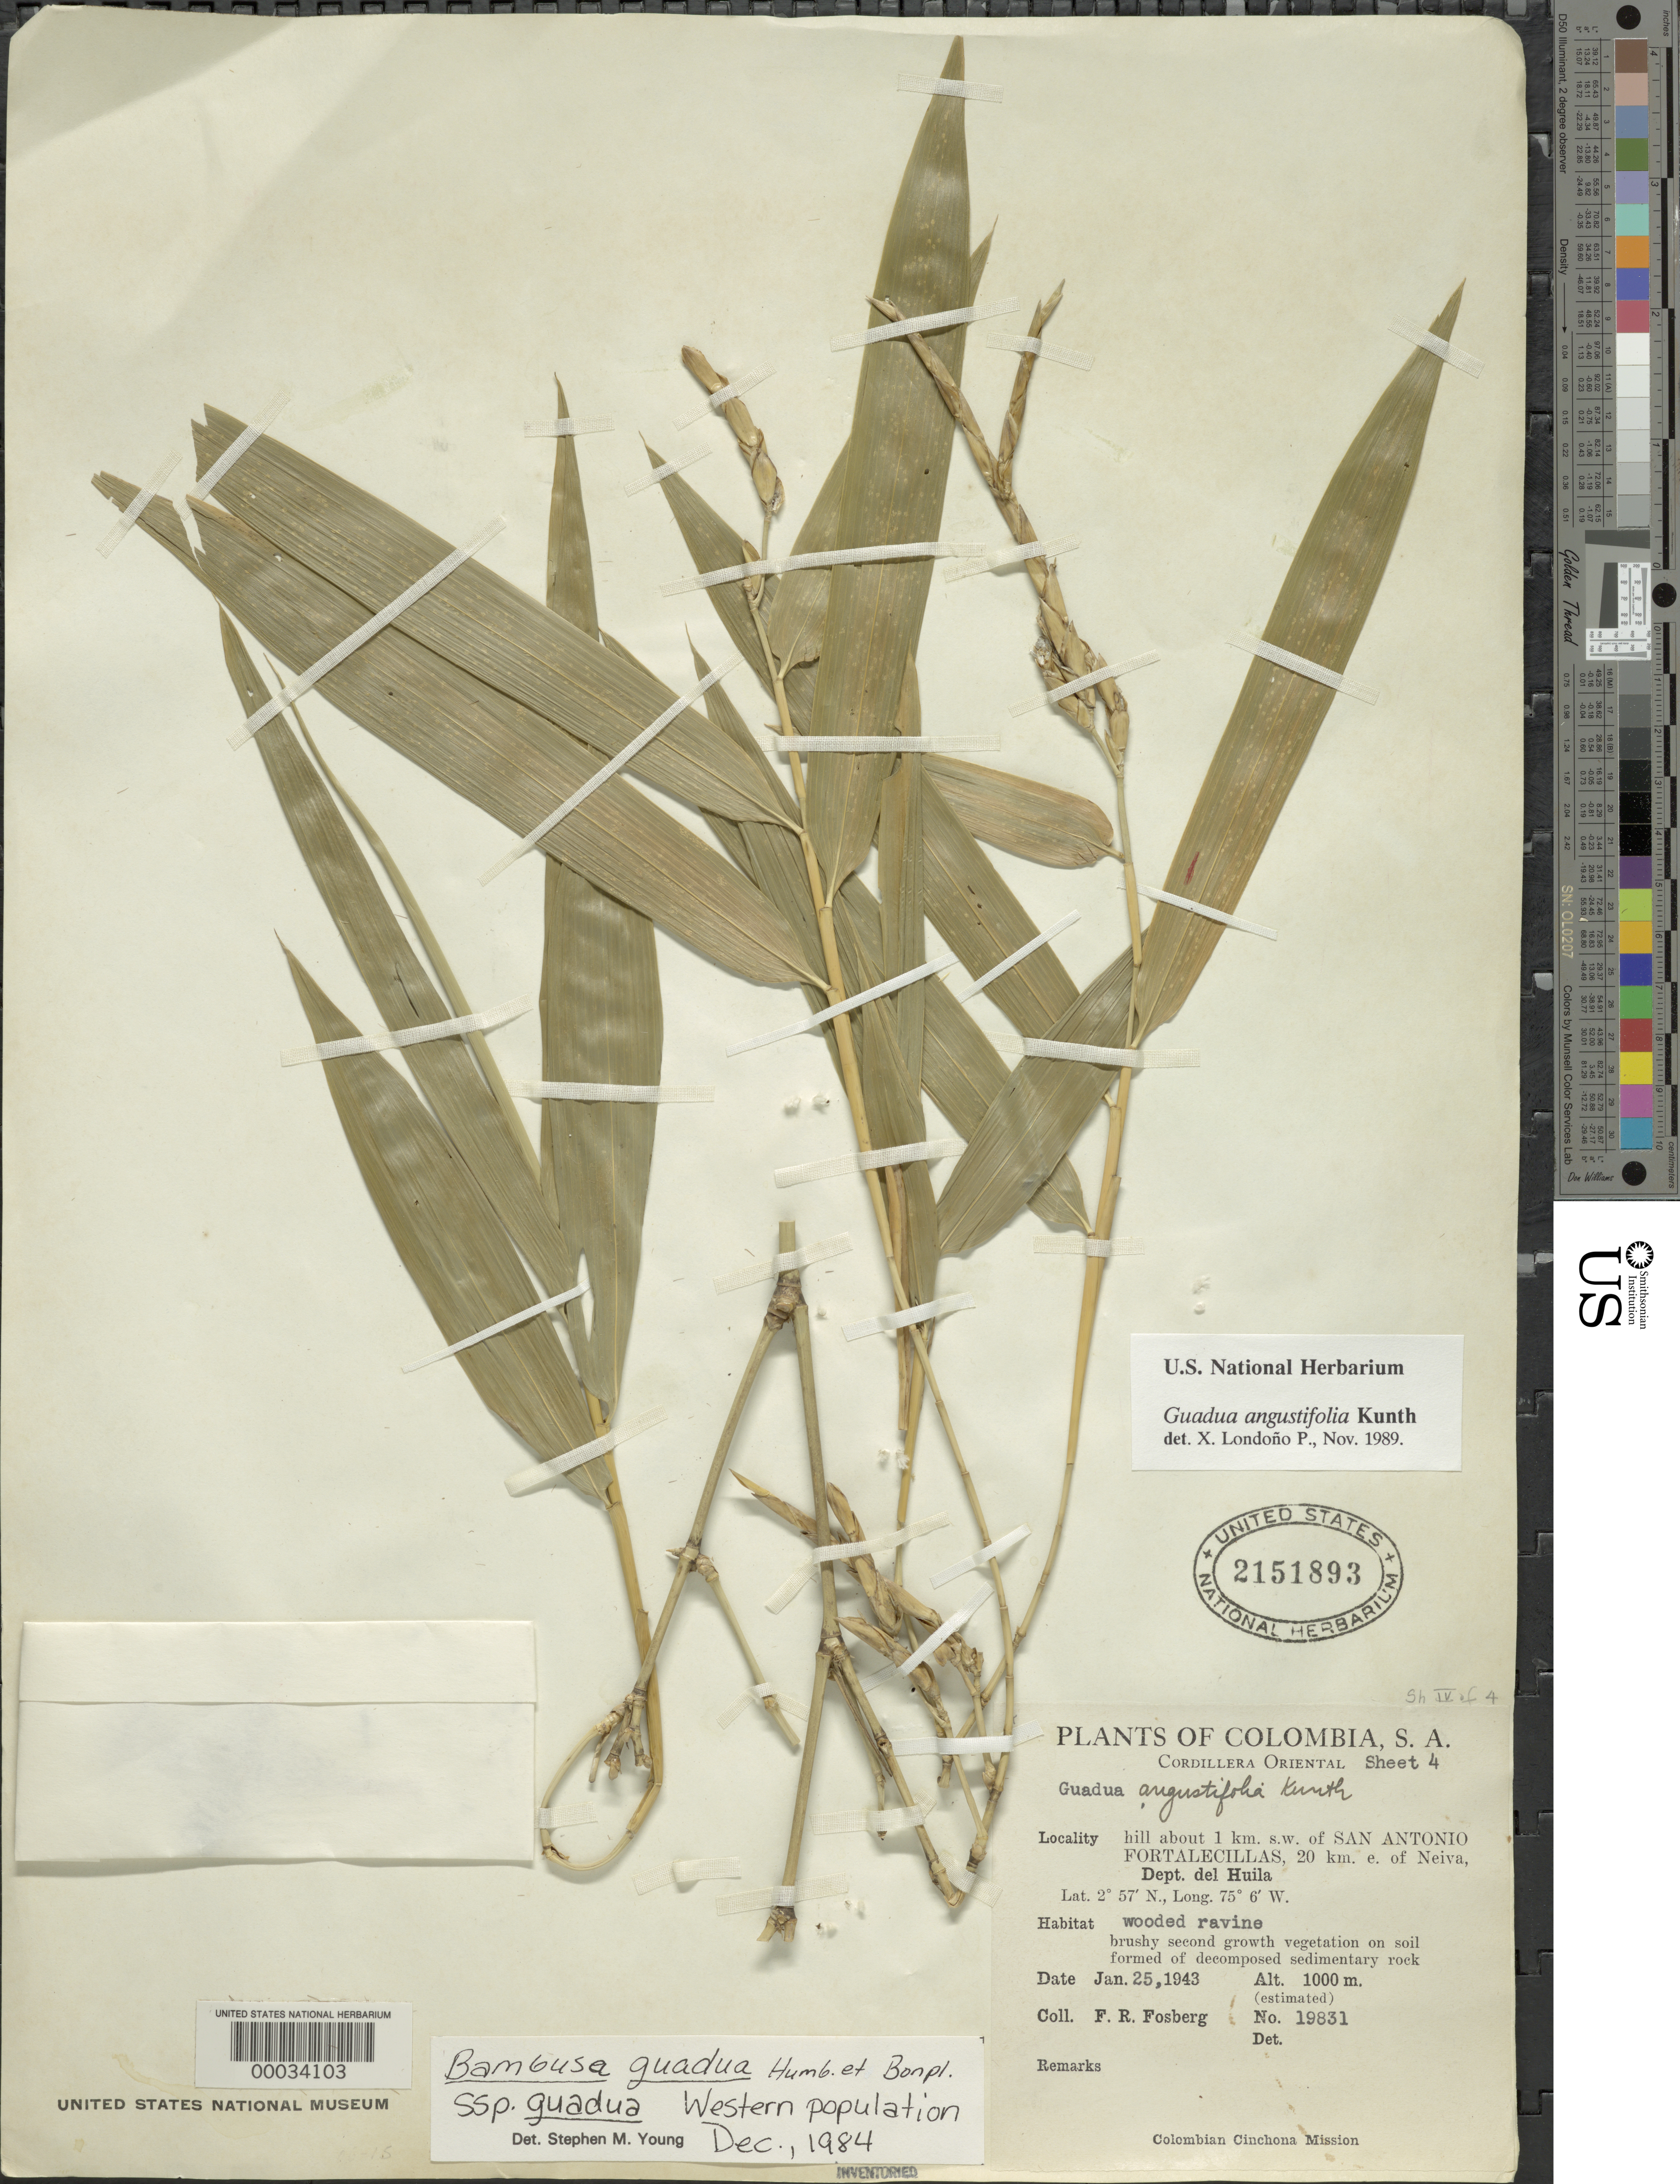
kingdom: Plantae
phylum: Tracheophyta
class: Liliopsida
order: Poales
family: Poaceae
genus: Guadua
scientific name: Guadua angustifolia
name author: Kunth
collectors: F. R. Fosberg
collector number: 19831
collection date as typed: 25 Jan 1943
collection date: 1943-01-25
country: Colombia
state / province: Huila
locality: About 1 km SW of San Antonia Fortalecillas, 20 km E of Neiva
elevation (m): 1000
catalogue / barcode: US 2151893